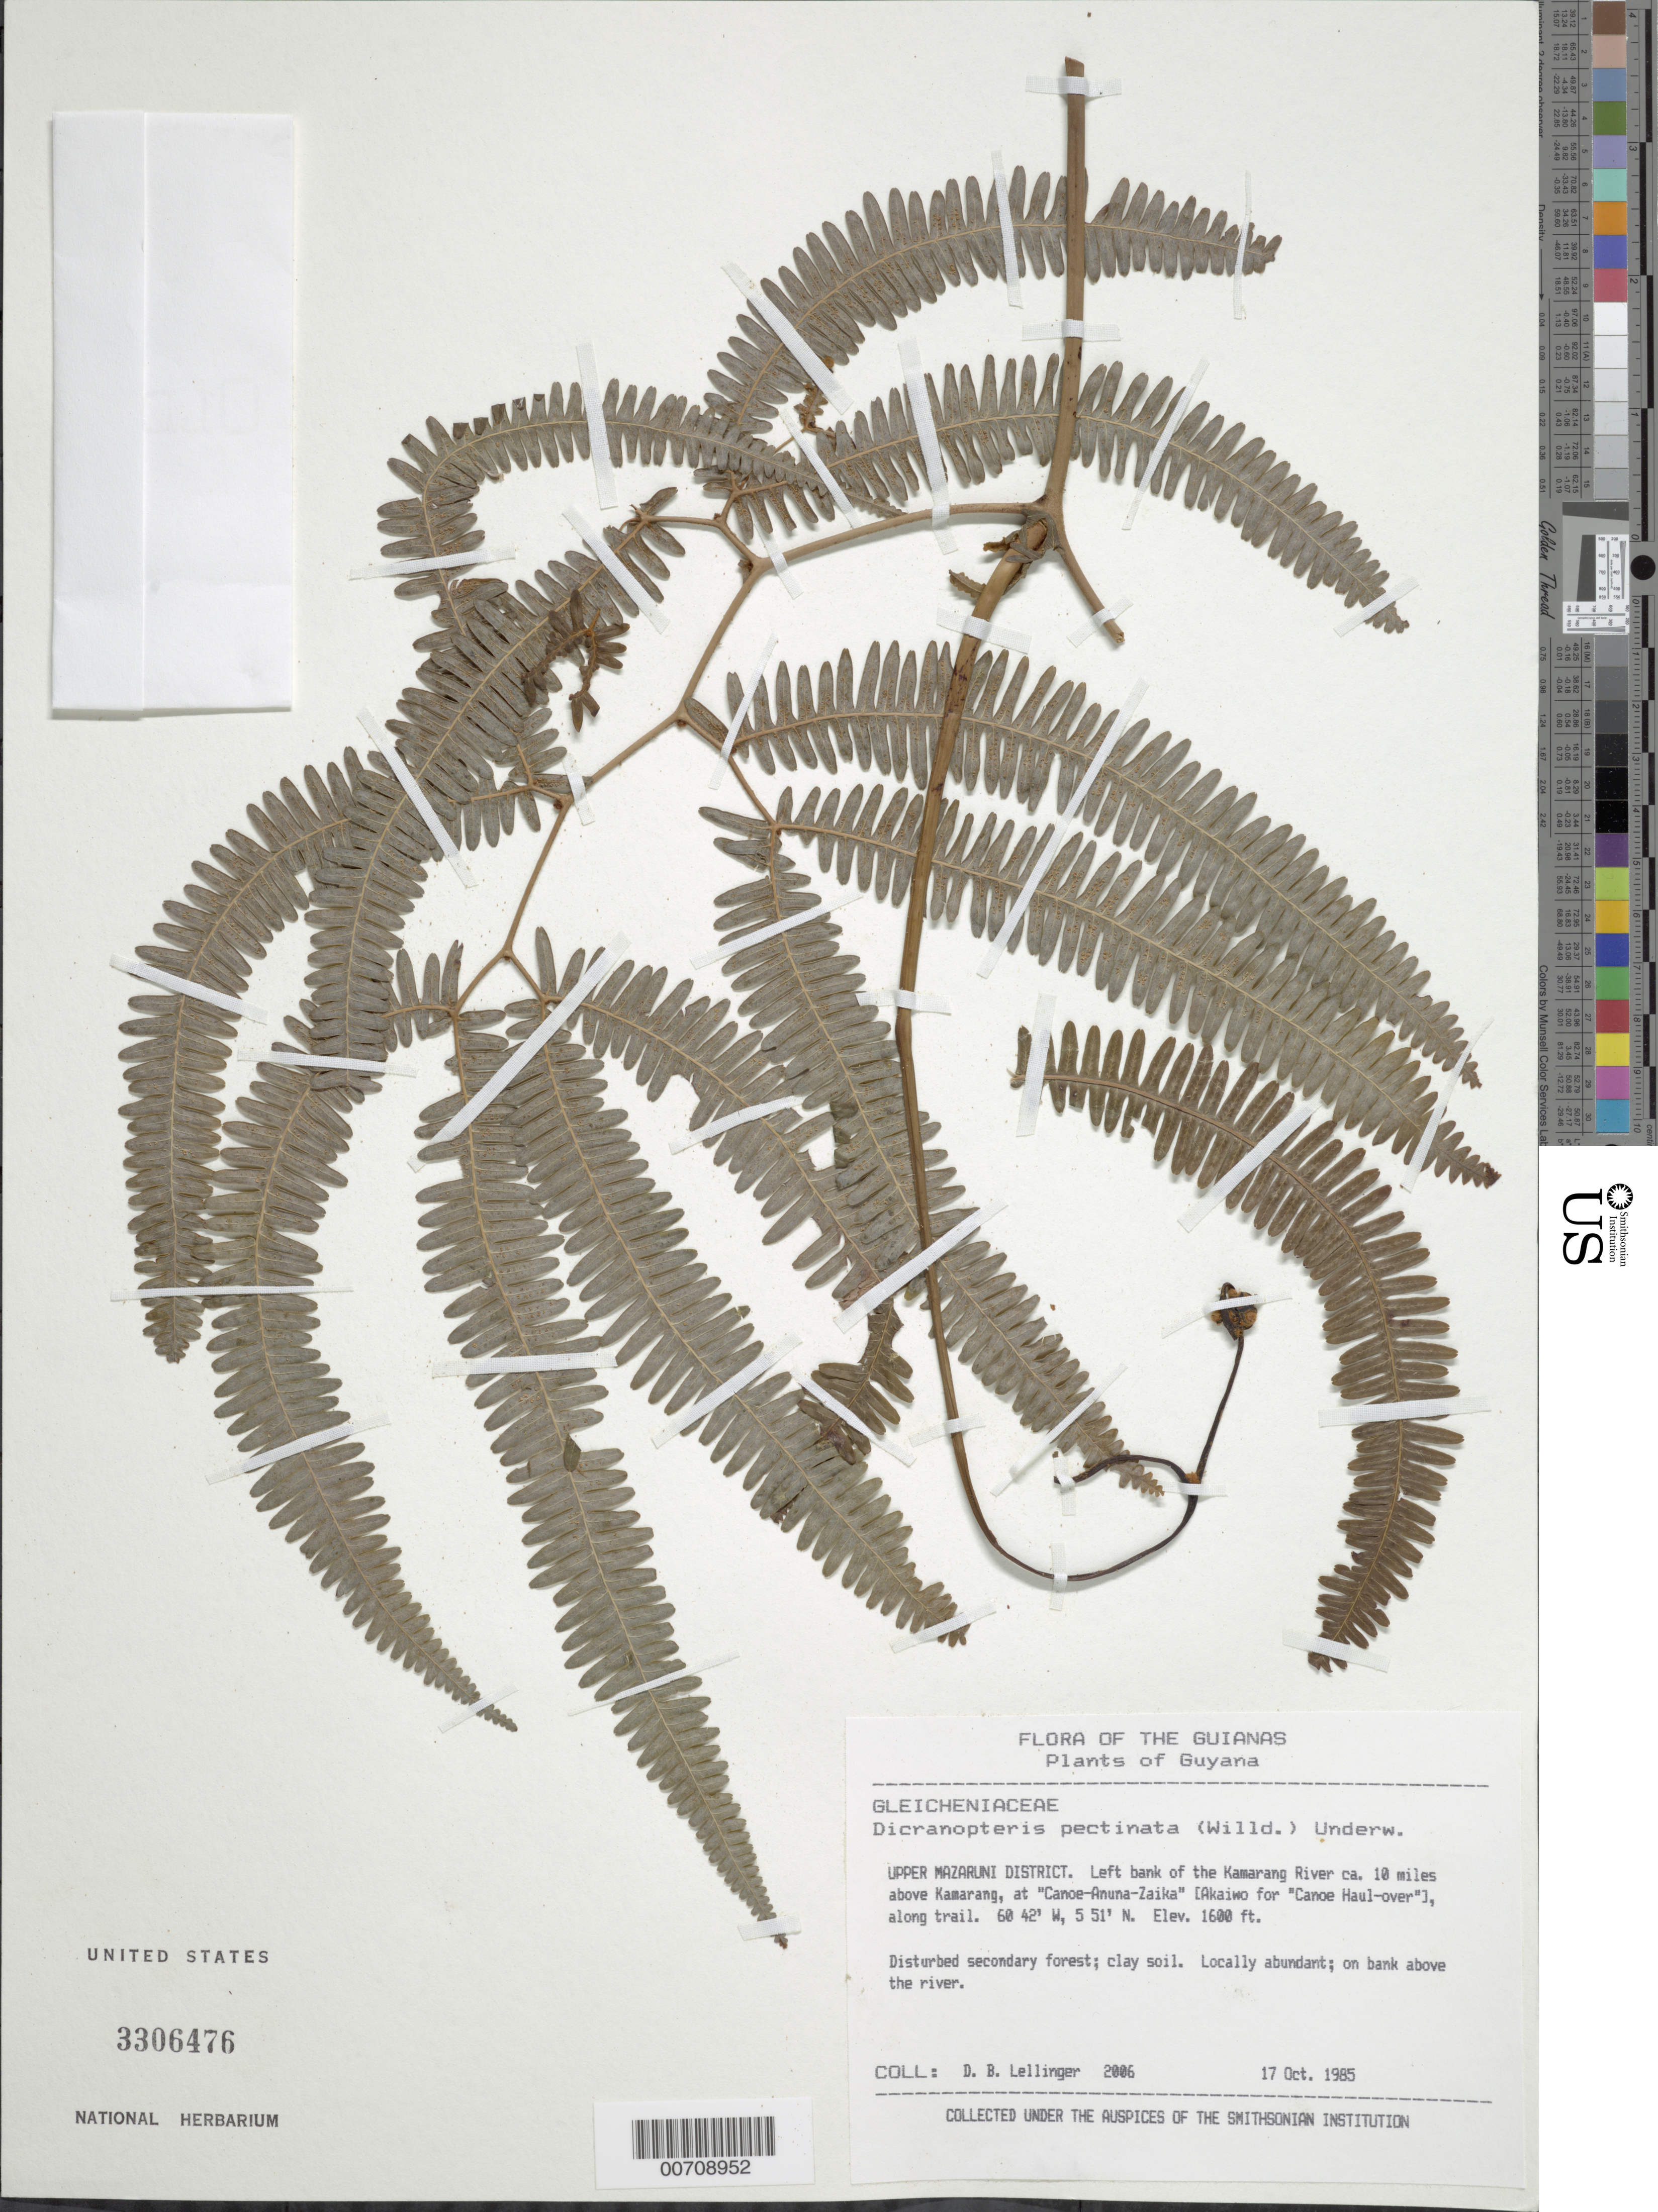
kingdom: Plantae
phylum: Tracheophyta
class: Polypodiopsida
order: Gleicheniales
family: Gleicheniaceae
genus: Gleichenella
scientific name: Gleichenella pectinata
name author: (Willd.) Ching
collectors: D. B. Lellinger & H. Robinson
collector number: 2006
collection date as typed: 17 October 1985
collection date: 1985-10-17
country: Guyana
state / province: Cuyuni-Mazaruni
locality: Left bank Kamarang R. ca. 16 km above Kamarang, at "Canoe-Anuna-Zaika"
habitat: Disturbed secondary forest, clay soil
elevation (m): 480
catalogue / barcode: US 3306476